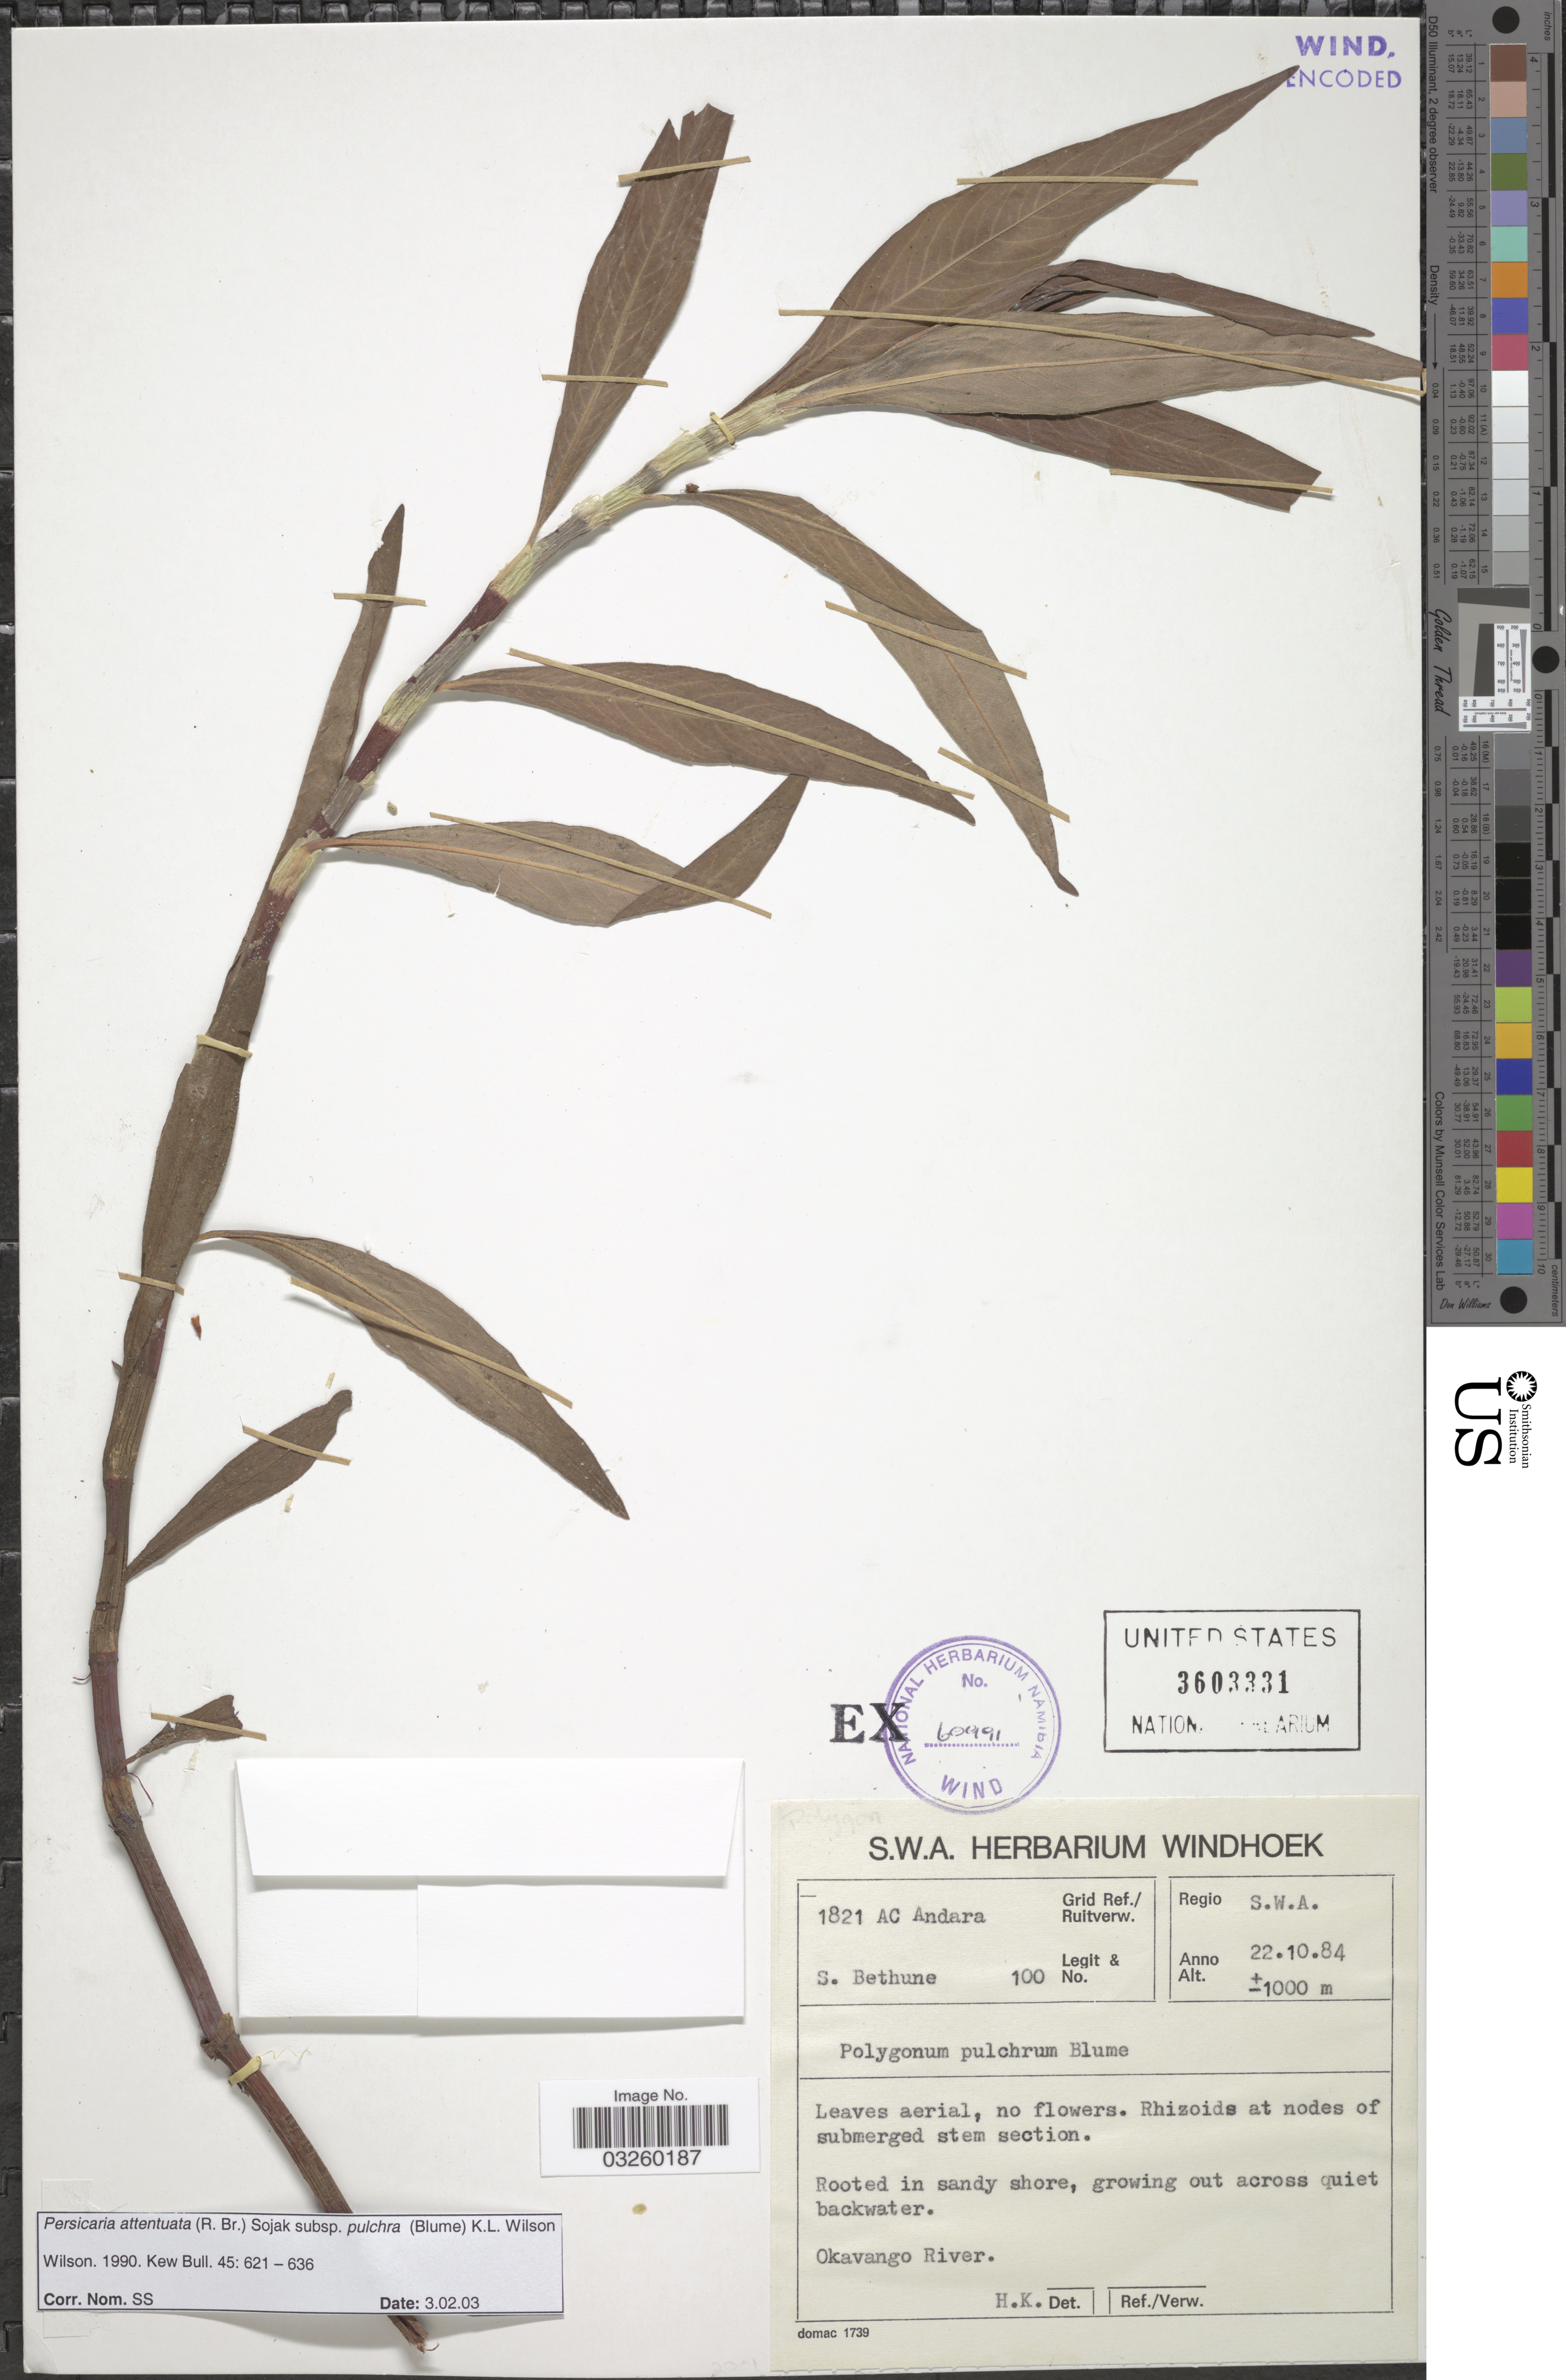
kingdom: Plantae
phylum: Tracheophyta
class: Magnoliopsida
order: Caryophyllales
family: Polygonaceae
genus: Polygonum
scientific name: Polygonum pulchrum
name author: Blume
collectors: S. Bethune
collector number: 100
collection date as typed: Transcribed d/m/y: 22/10/84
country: Namibia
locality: Grid. Ref./Ruitverw. 1821 AC Andara. Regio S.W.A. Okavango River.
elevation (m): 1000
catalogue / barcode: US 3603331